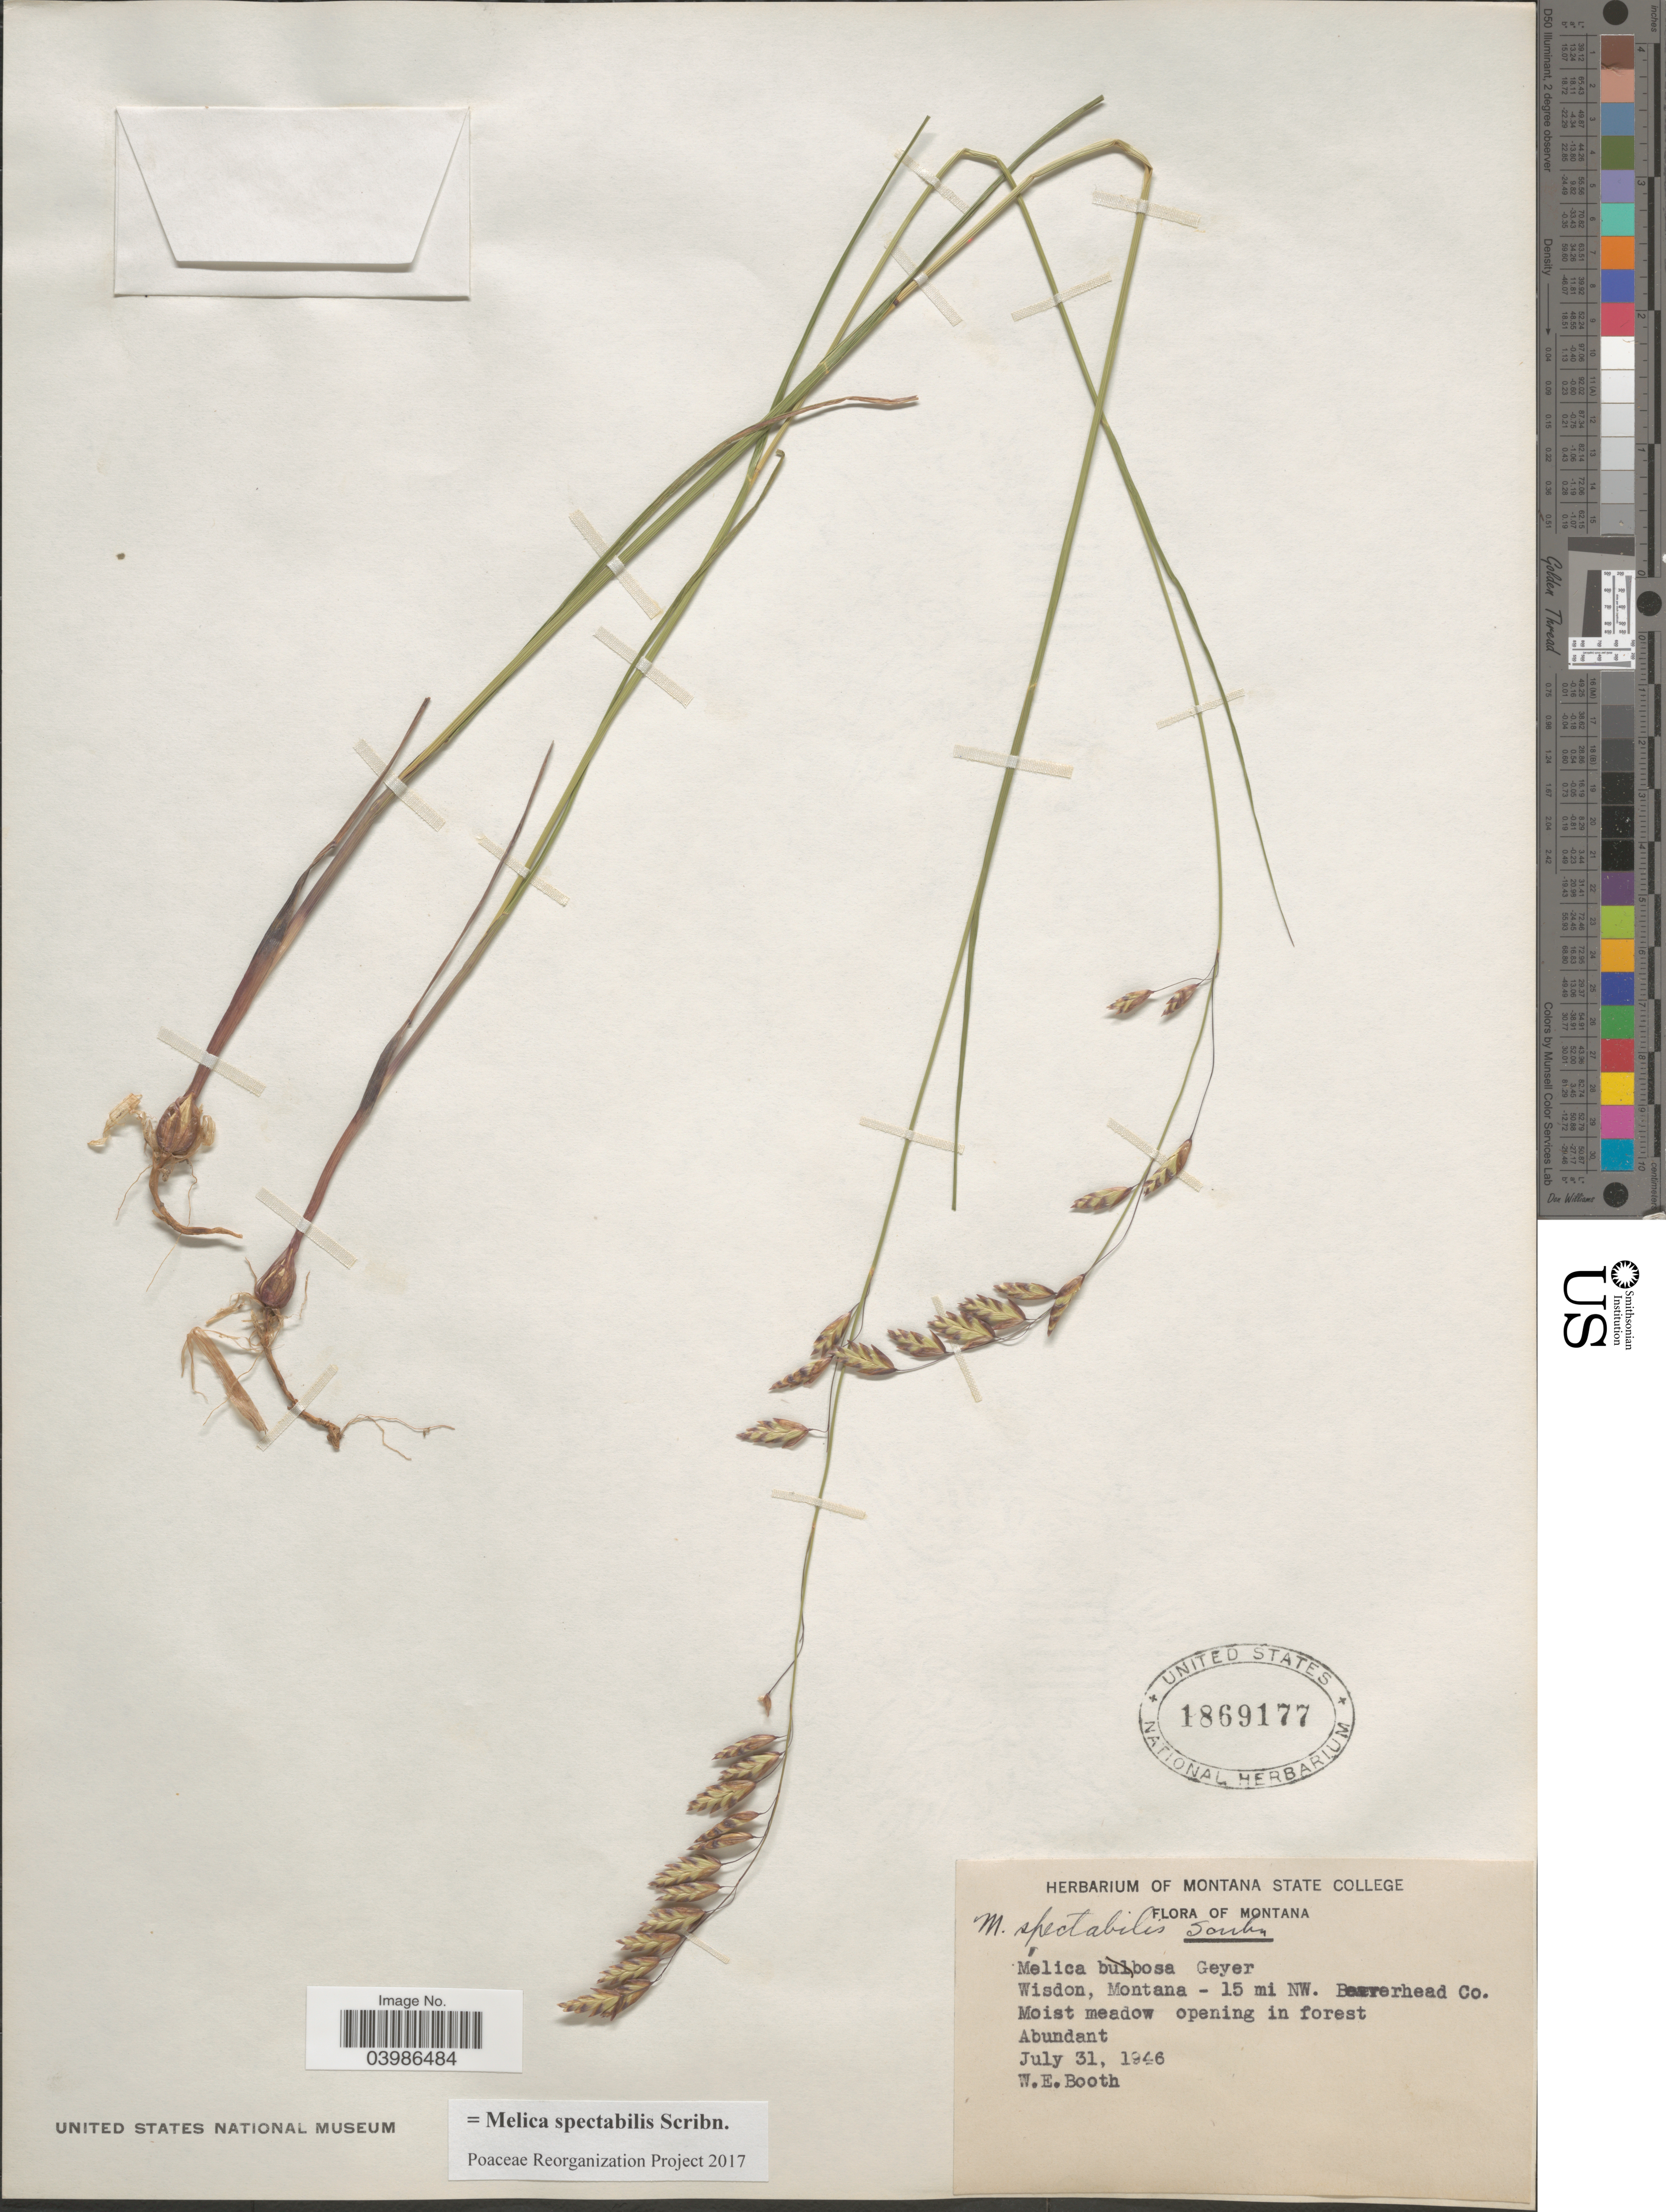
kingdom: Plantae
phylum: Tracheophyta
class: Liliopsida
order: Poales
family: Poaceae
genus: Melica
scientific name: Melica spectabilis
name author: Scribn.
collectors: W. Booth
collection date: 1946-07-31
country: United States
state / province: Montana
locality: Wisdon, Montana - 15 mi NW. Beaverhead Co.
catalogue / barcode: US 1869177